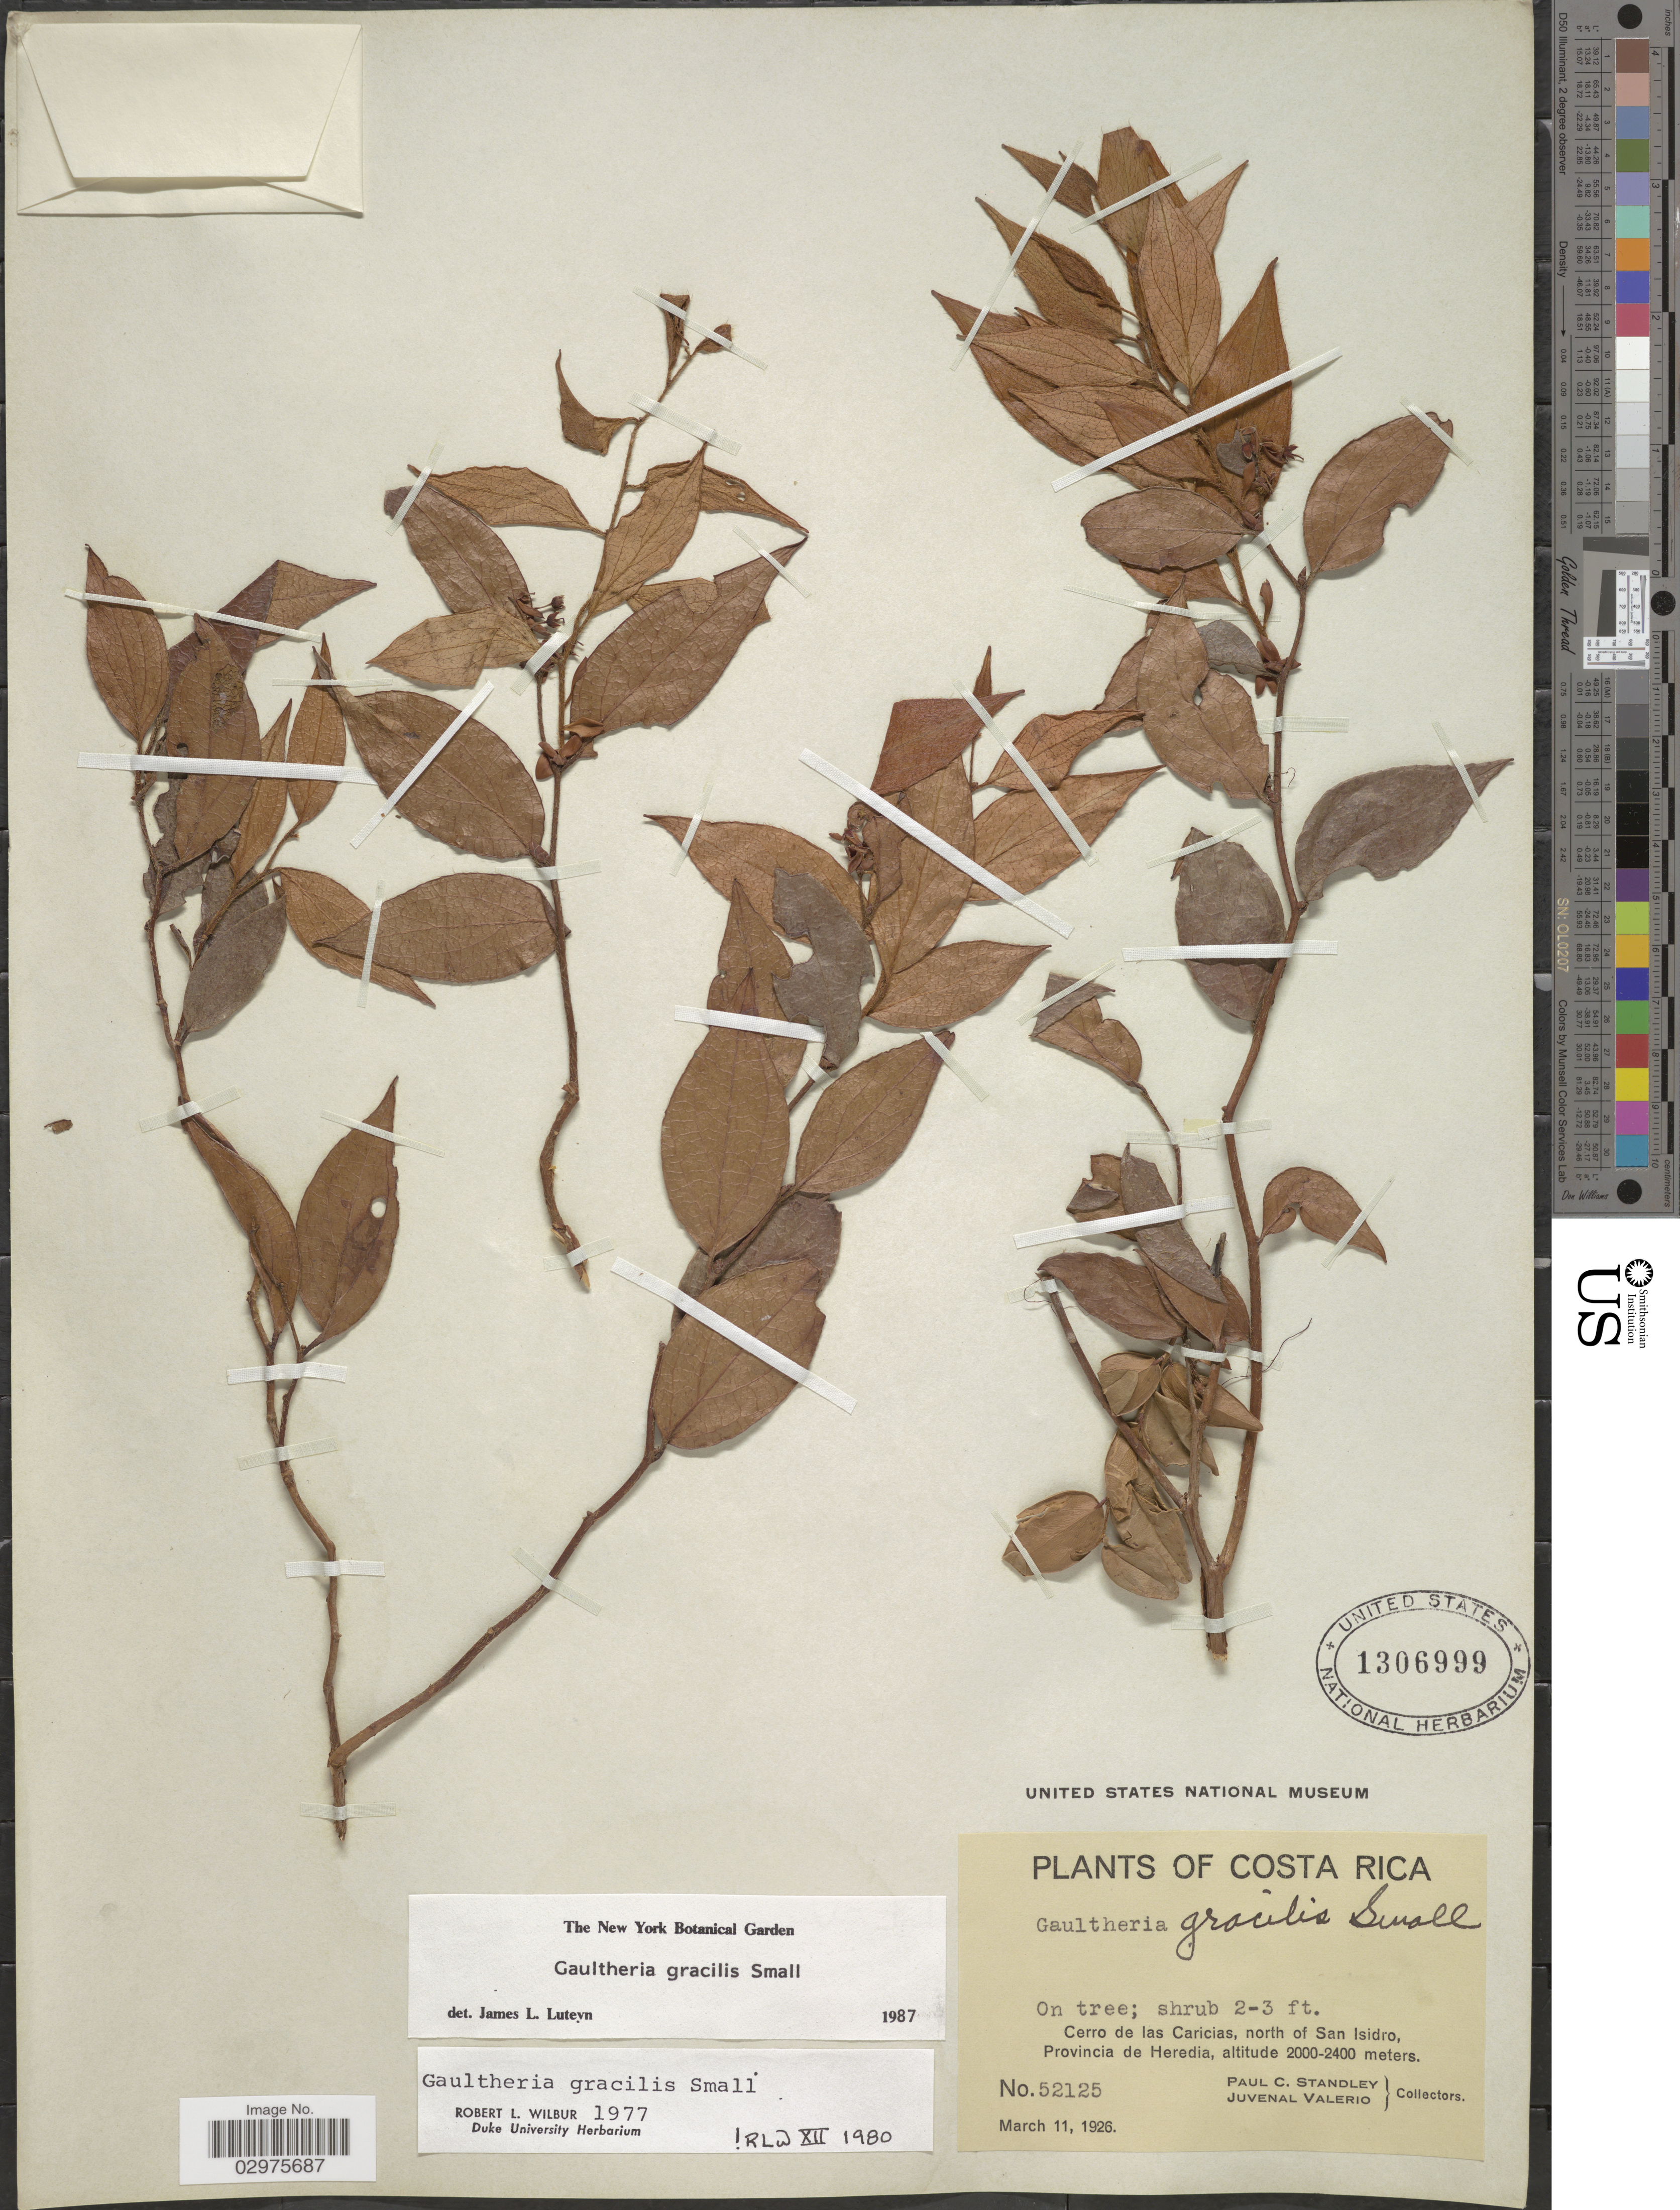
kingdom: Plantae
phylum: Tracheophyta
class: Magnoliopsida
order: Ericales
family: Ericaceae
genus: Gaultheria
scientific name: Gaultheria gracilis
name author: Small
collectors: P. C. Standley & J. Valerio R.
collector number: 52125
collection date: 1926-03-11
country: Costa Rica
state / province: Heredia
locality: Cerro de las Caricias, north of San Isidro.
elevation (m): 2000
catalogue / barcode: US 1306999